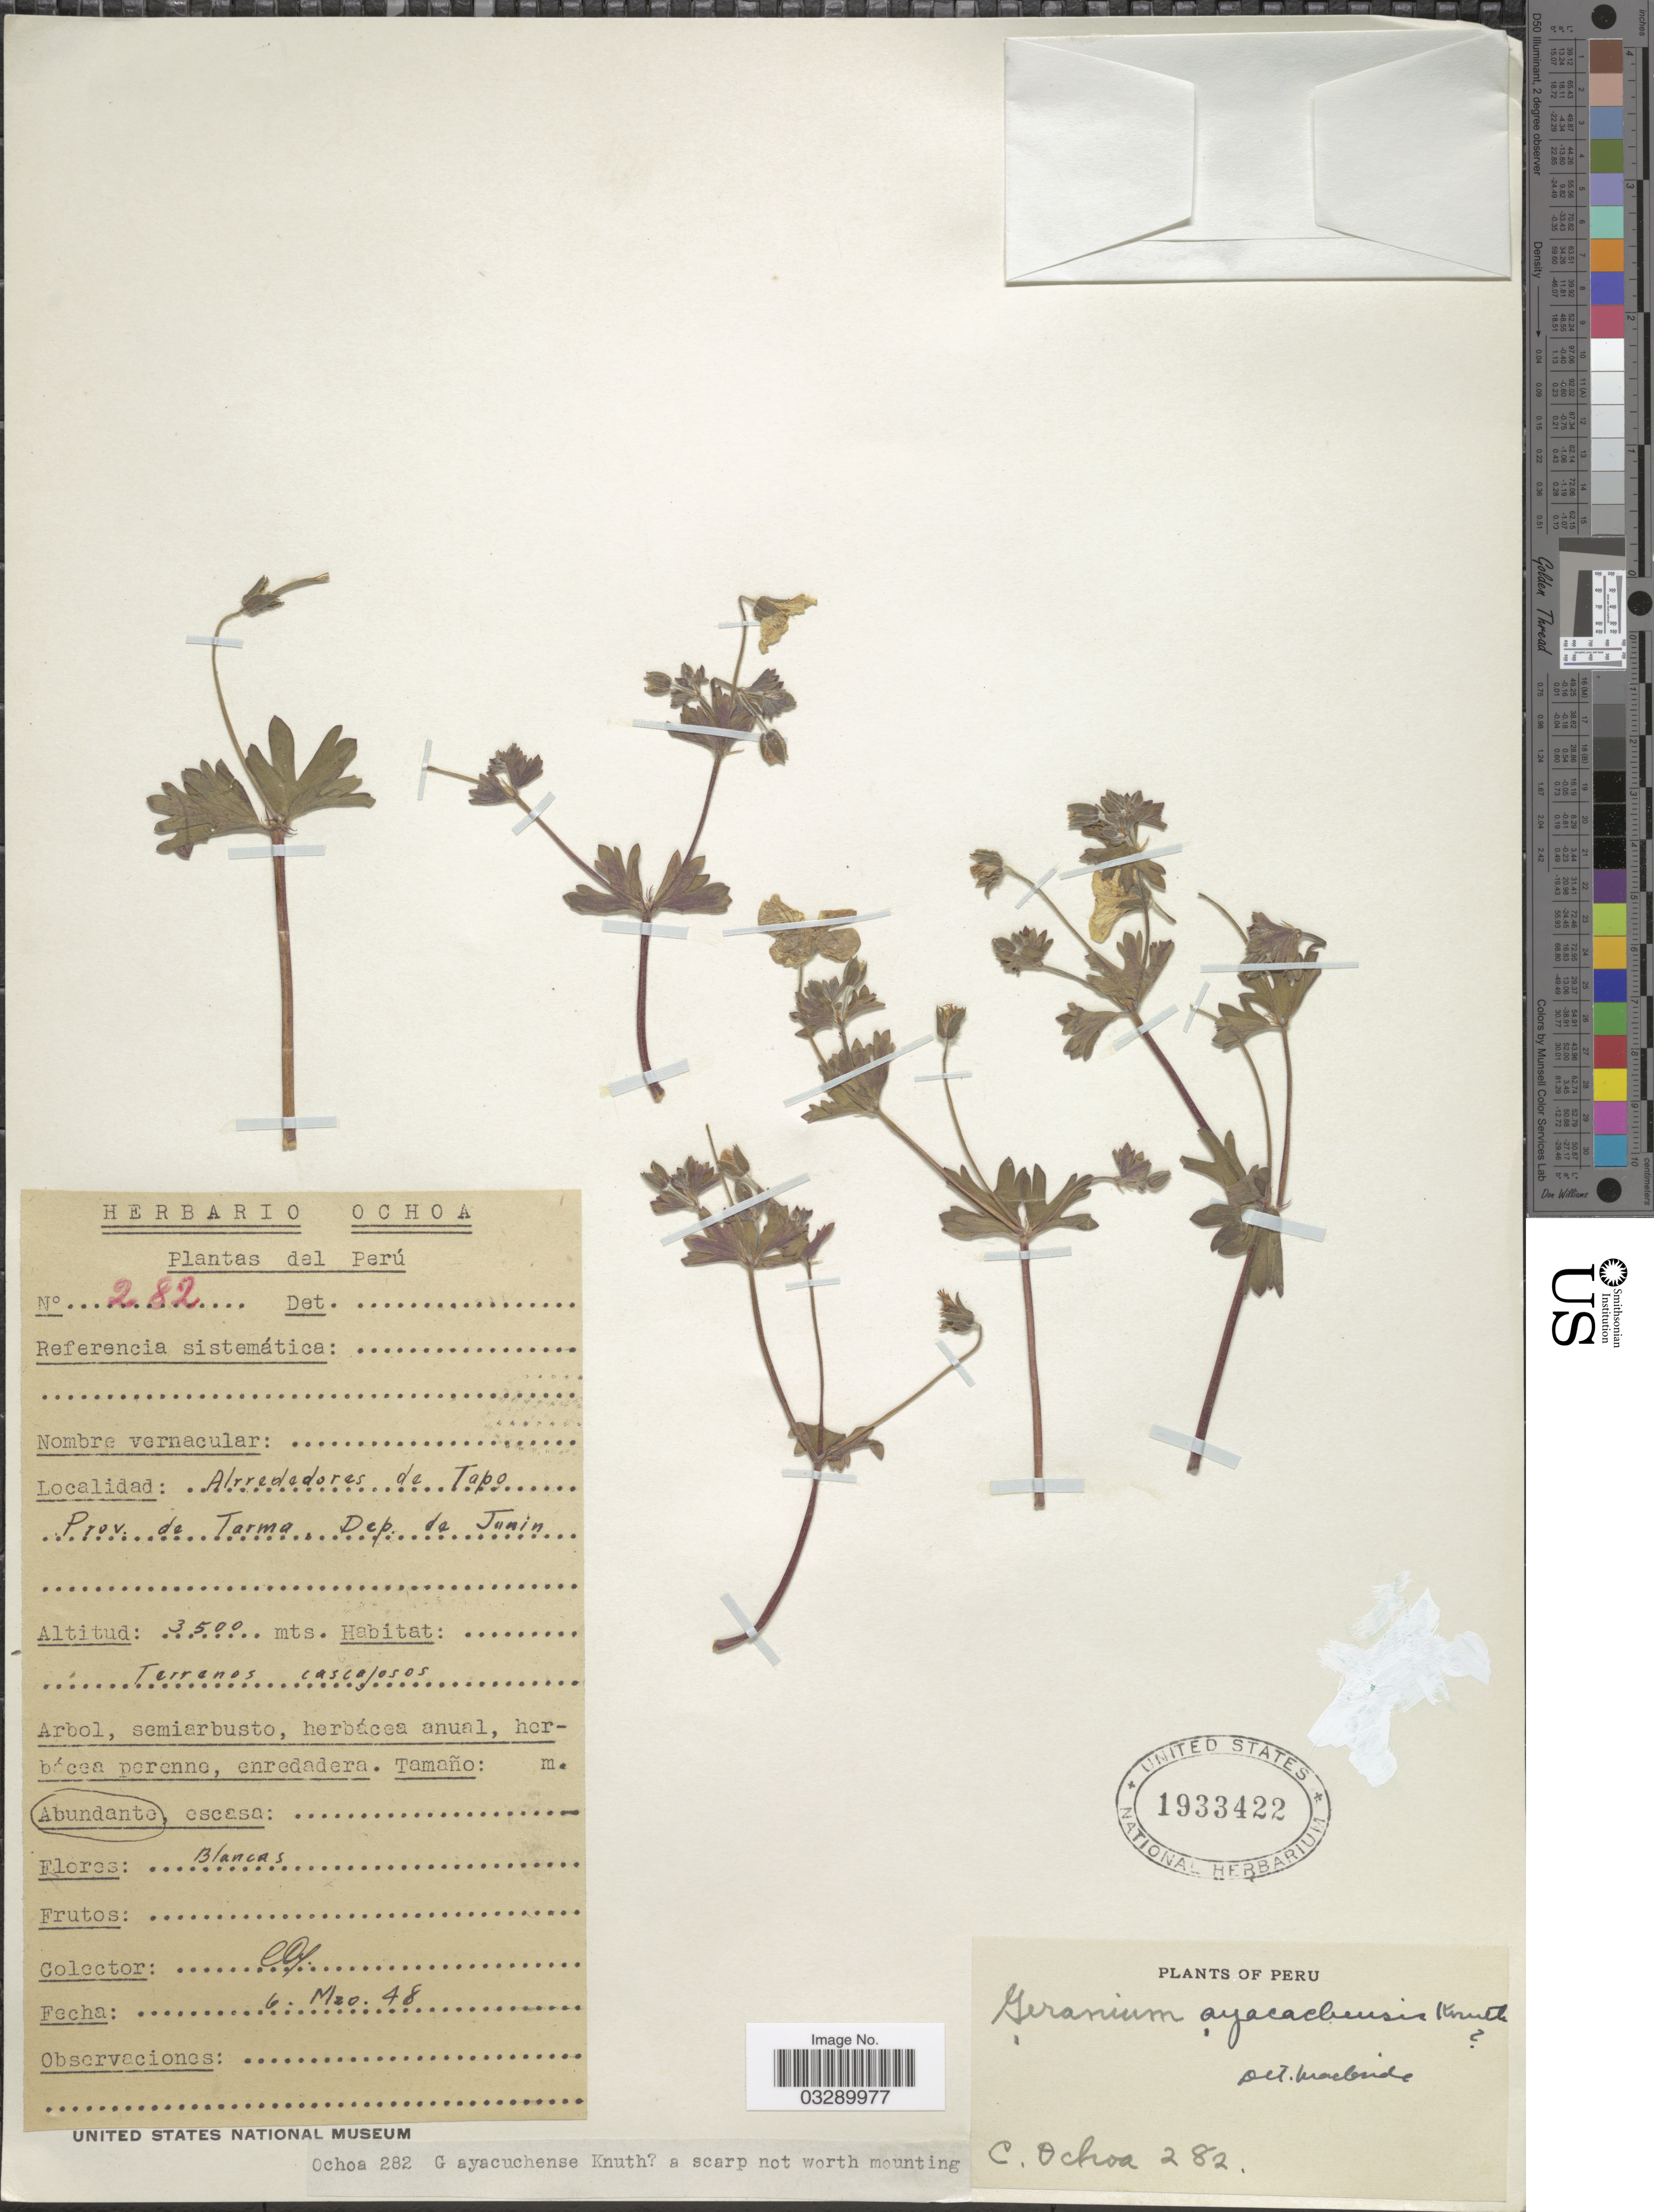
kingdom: Plantae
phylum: Tracheophyta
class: Magnoliopsida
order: Geraniales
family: Geraniaceae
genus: Geranium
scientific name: Geranium ayacuchense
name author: R. Knuth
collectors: C. Ochoa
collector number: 282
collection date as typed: Transcribed d/m/y: 6/3/48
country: Peru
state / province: Junín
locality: Alrrededores de Tapo. Prov. de Tarma. Dep. de Junin.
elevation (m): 3500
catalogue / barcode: US 1933422